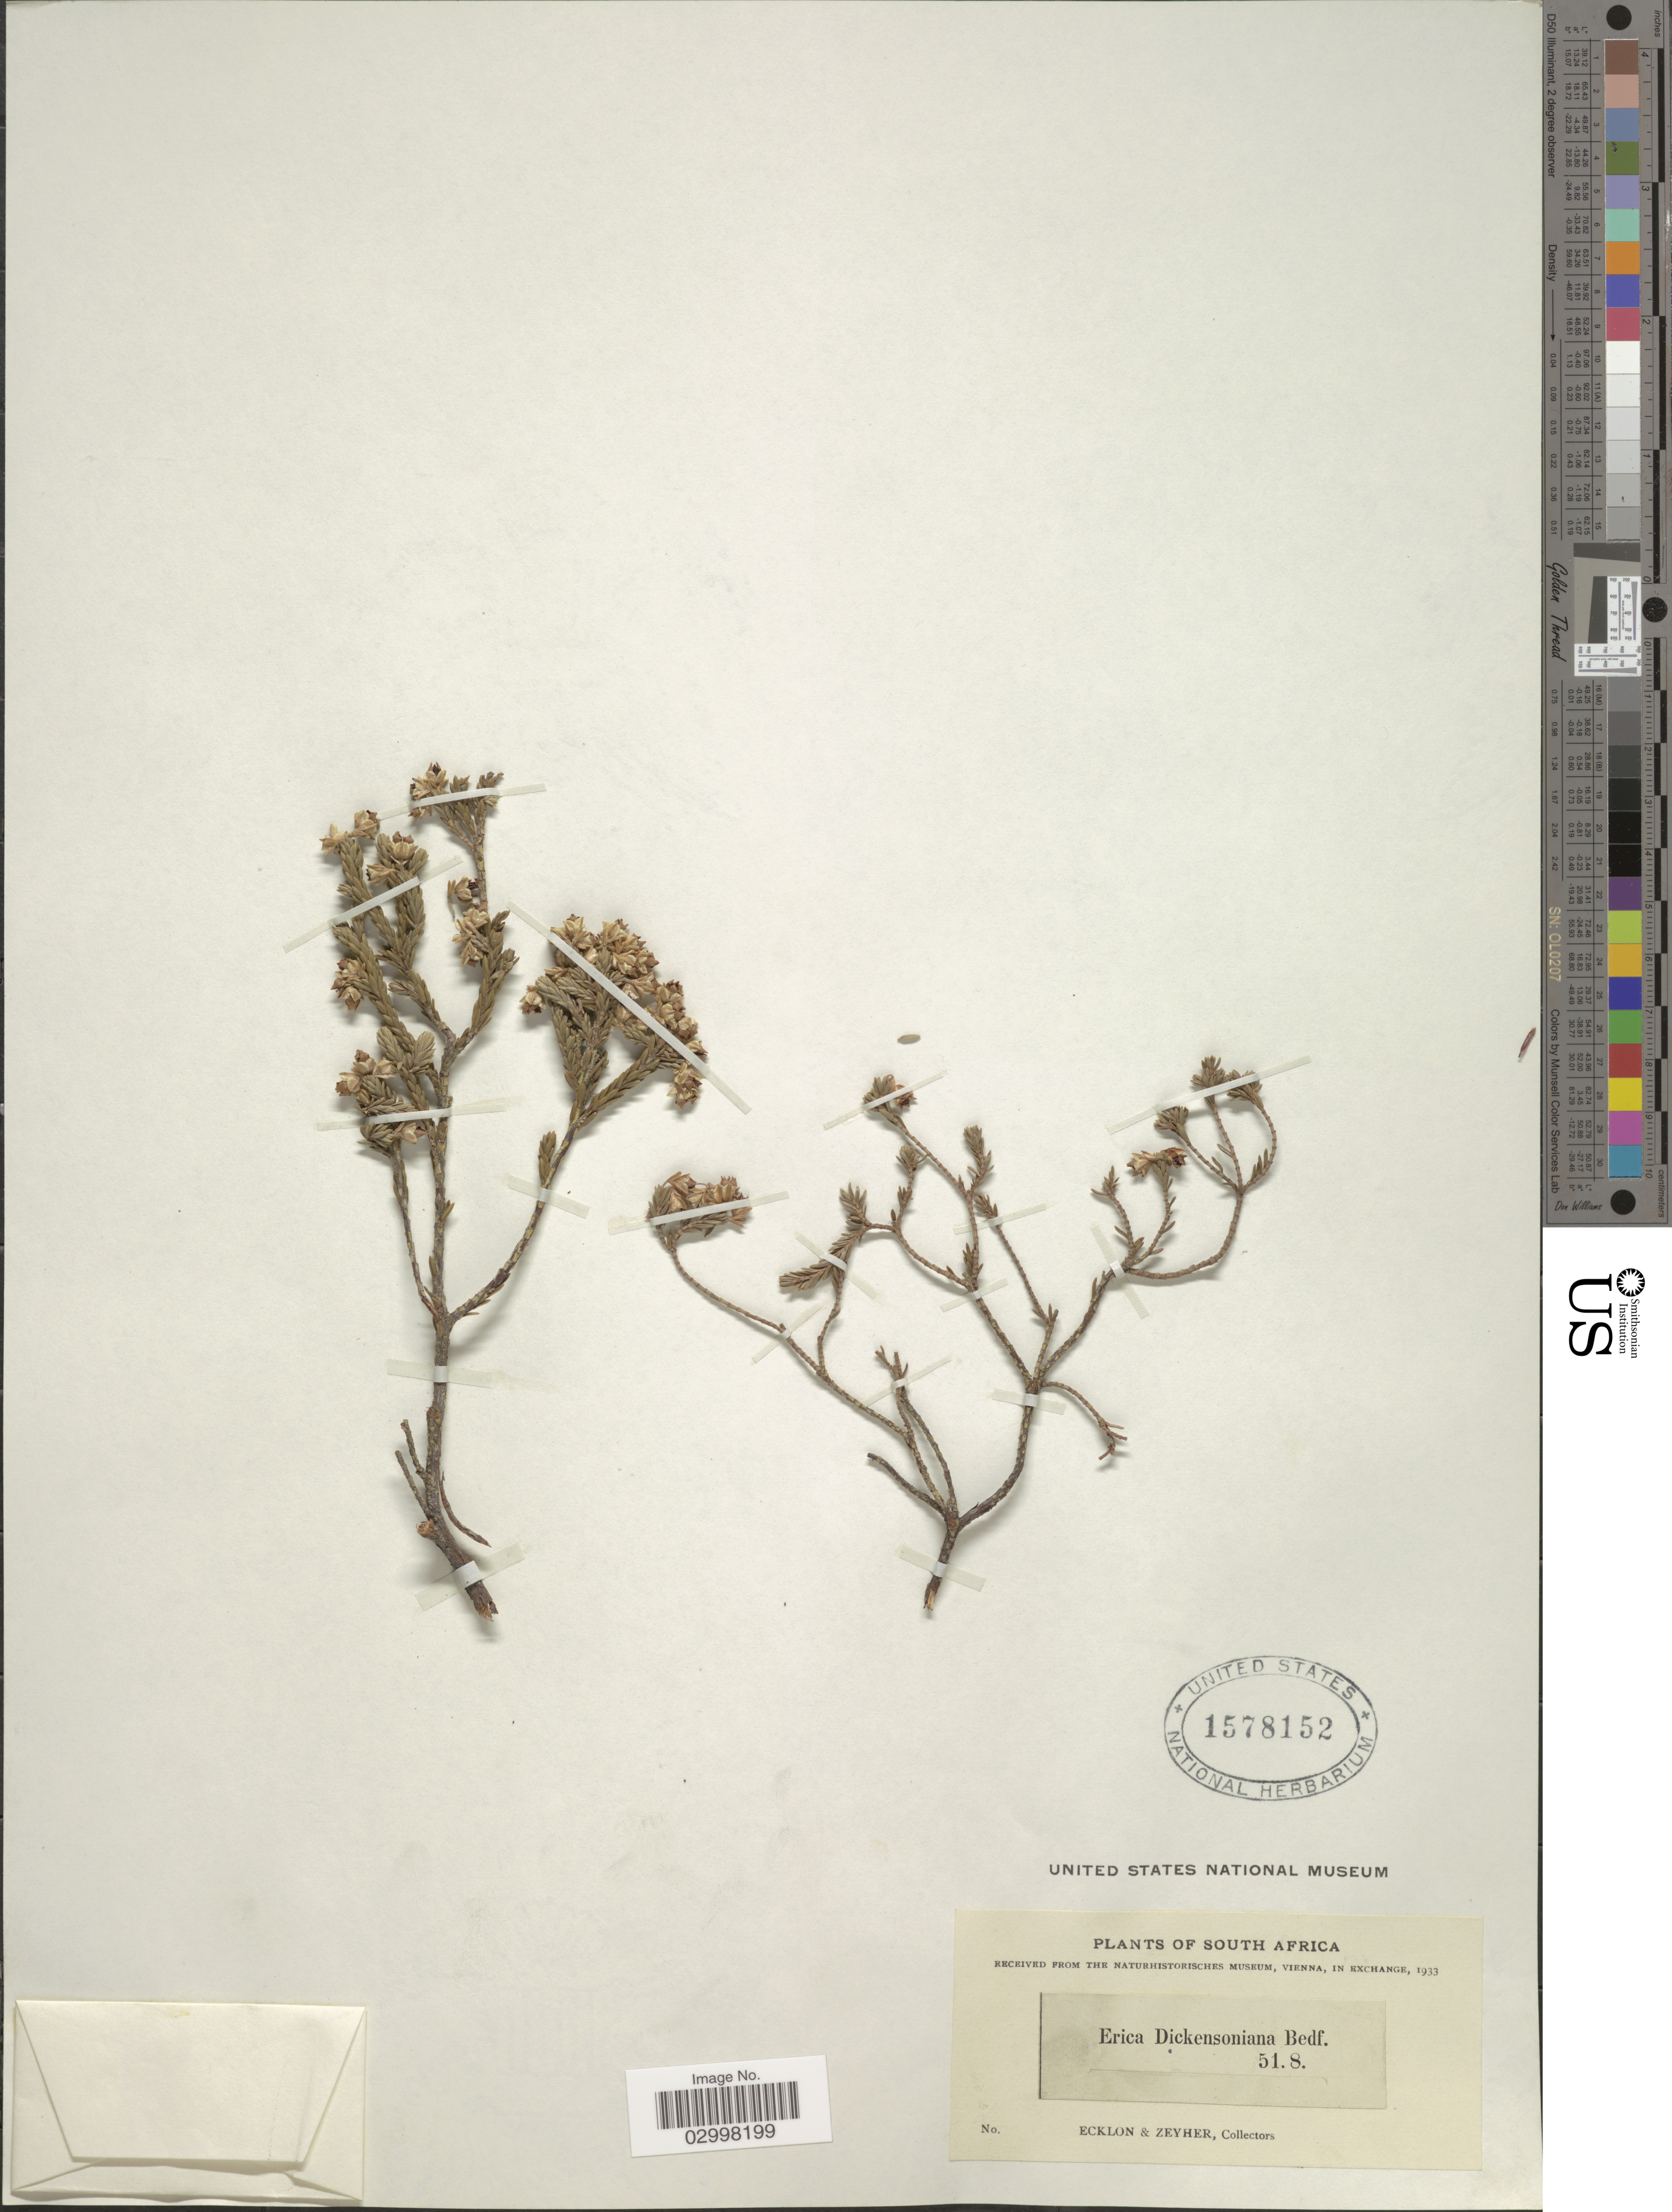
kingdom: Plantae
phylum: Tracheophyta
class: Magnoliopsida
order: Ericales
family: Ericaceae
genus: Erica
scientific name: Erica dickensoniana ined.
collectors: -. Ecklon & -. Zeyher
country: South Africa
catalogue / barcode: US 1578152